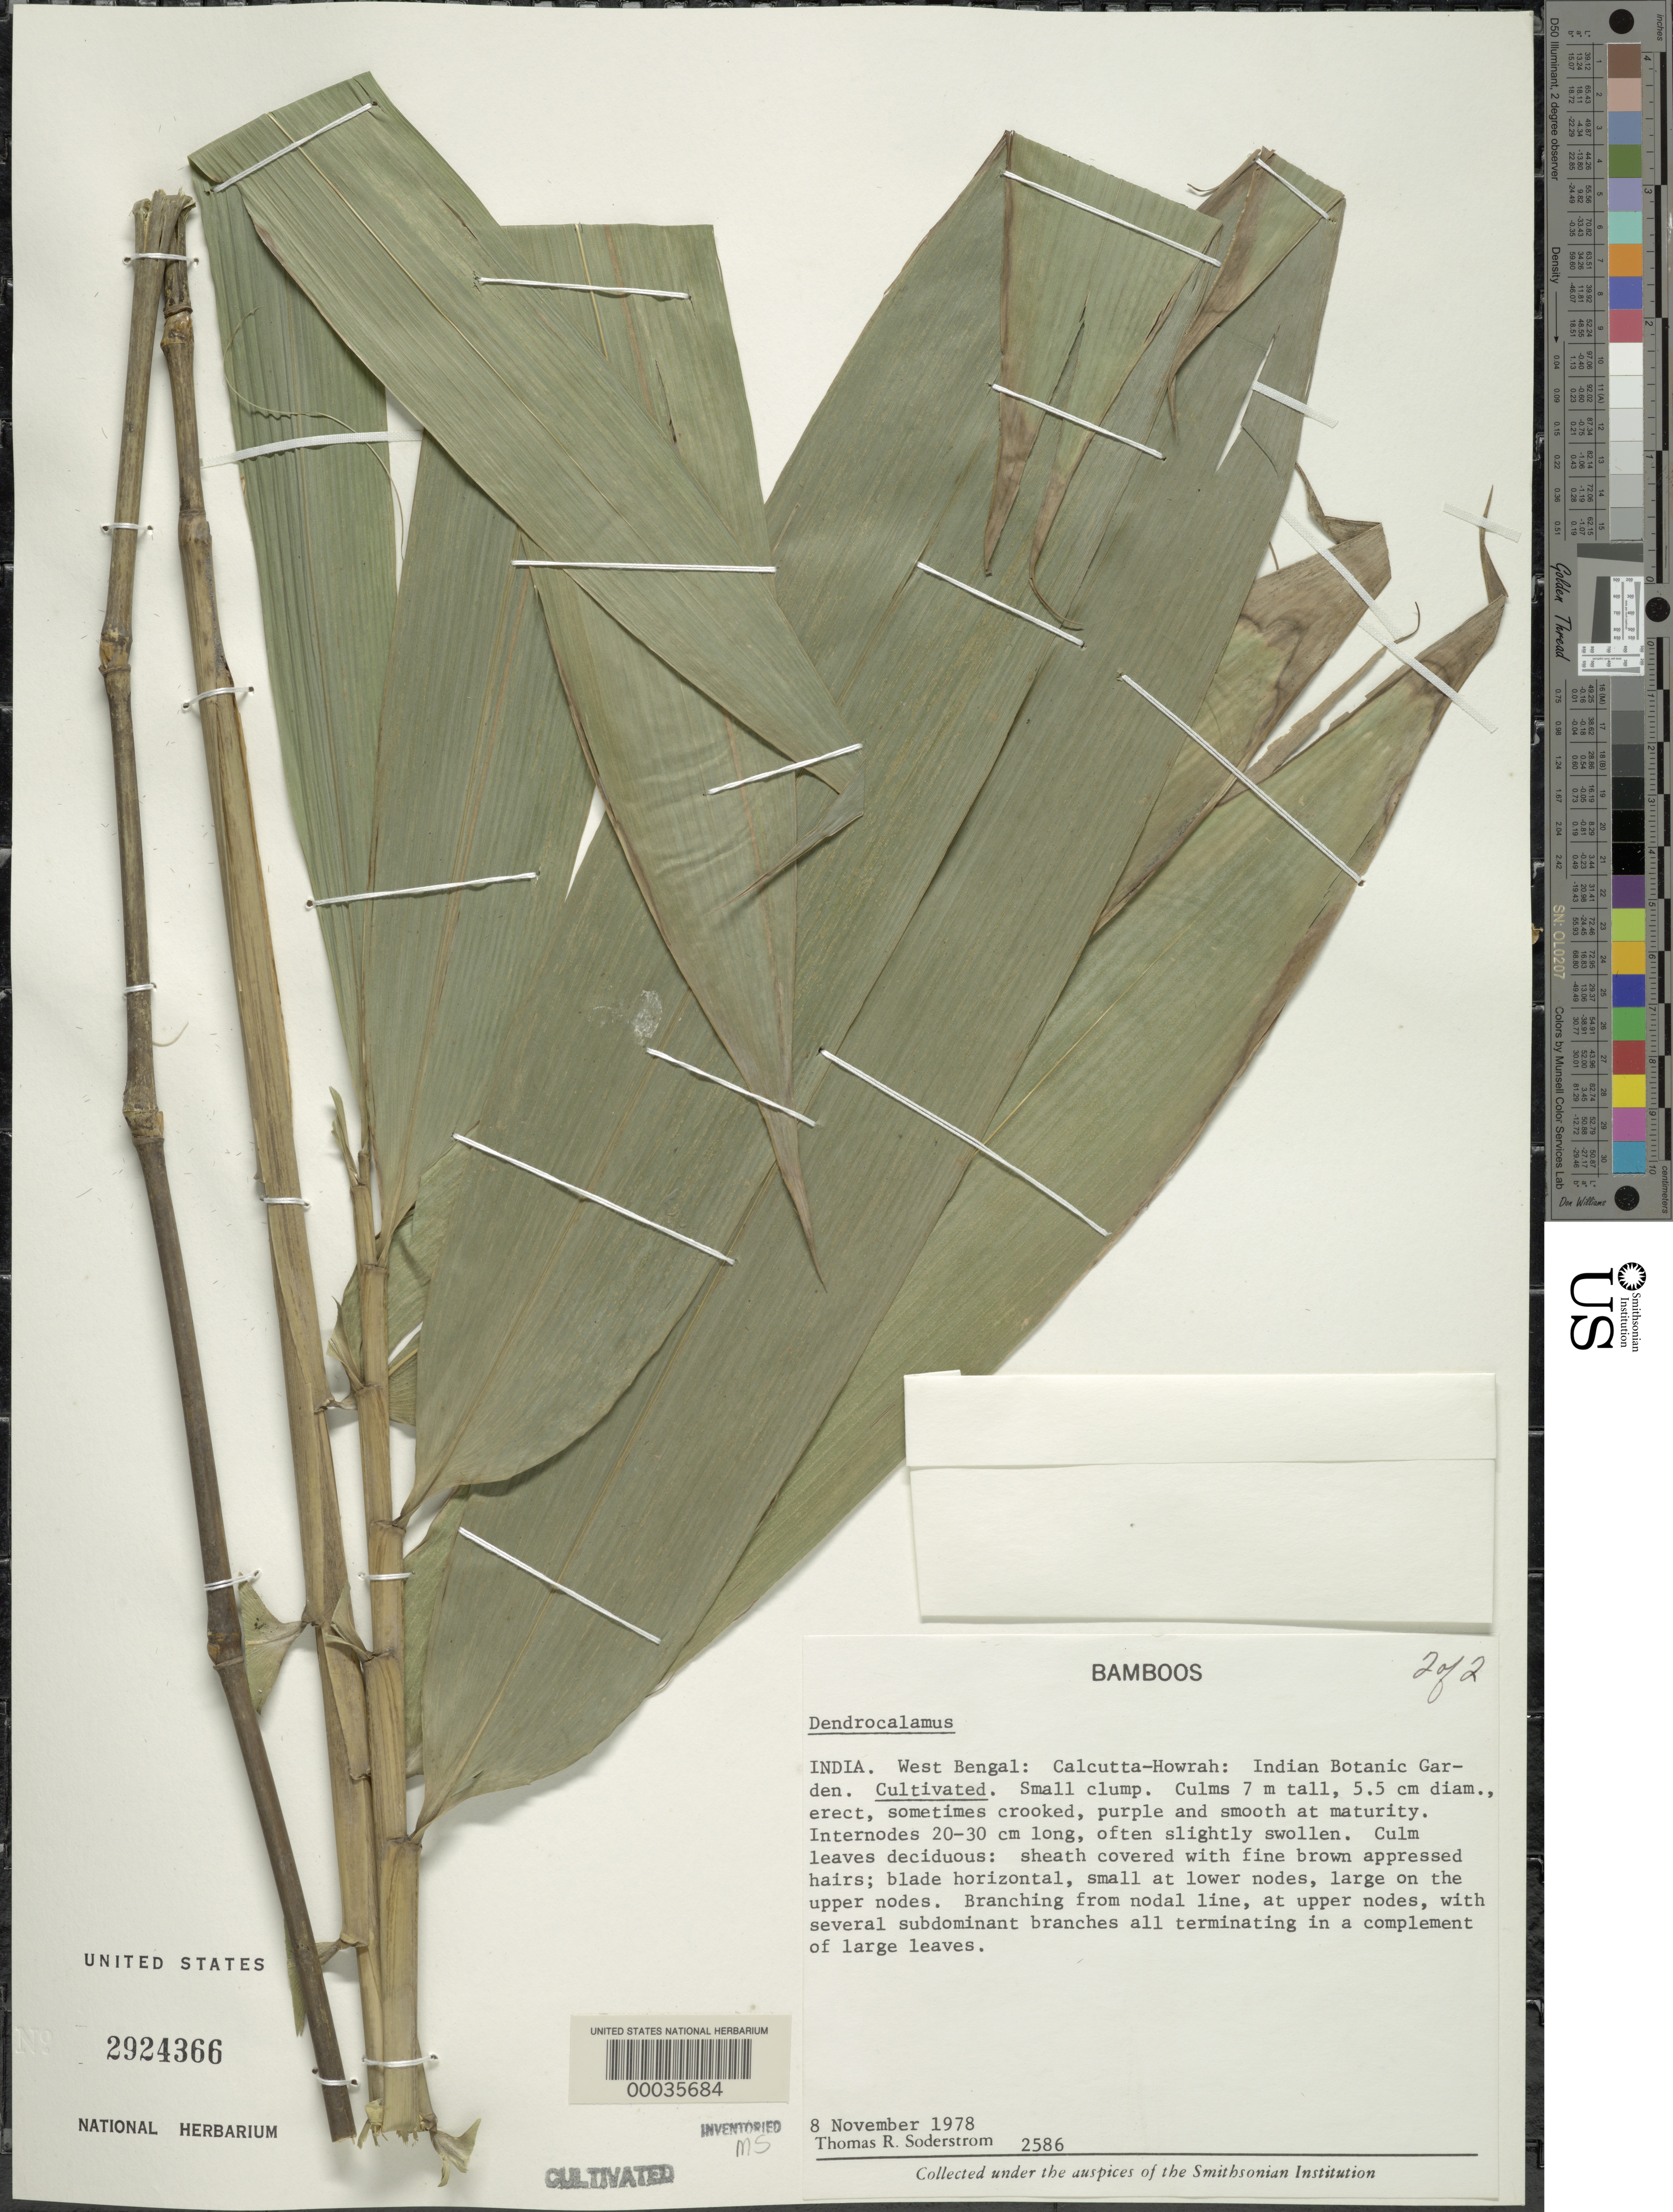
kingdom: Plantae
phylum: Tracheophyta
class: Liliopsida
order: Poales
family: Poaceae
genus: Dendrocalamus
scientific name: Dendrocalamus sp.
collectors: T. R. Soderstrom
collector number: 2586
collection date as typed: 08 Nov 1978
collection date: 1978-11-08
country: India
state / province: West Bengal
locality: Calcutta-howrah, indian botanical garden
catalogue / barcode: US 2924366